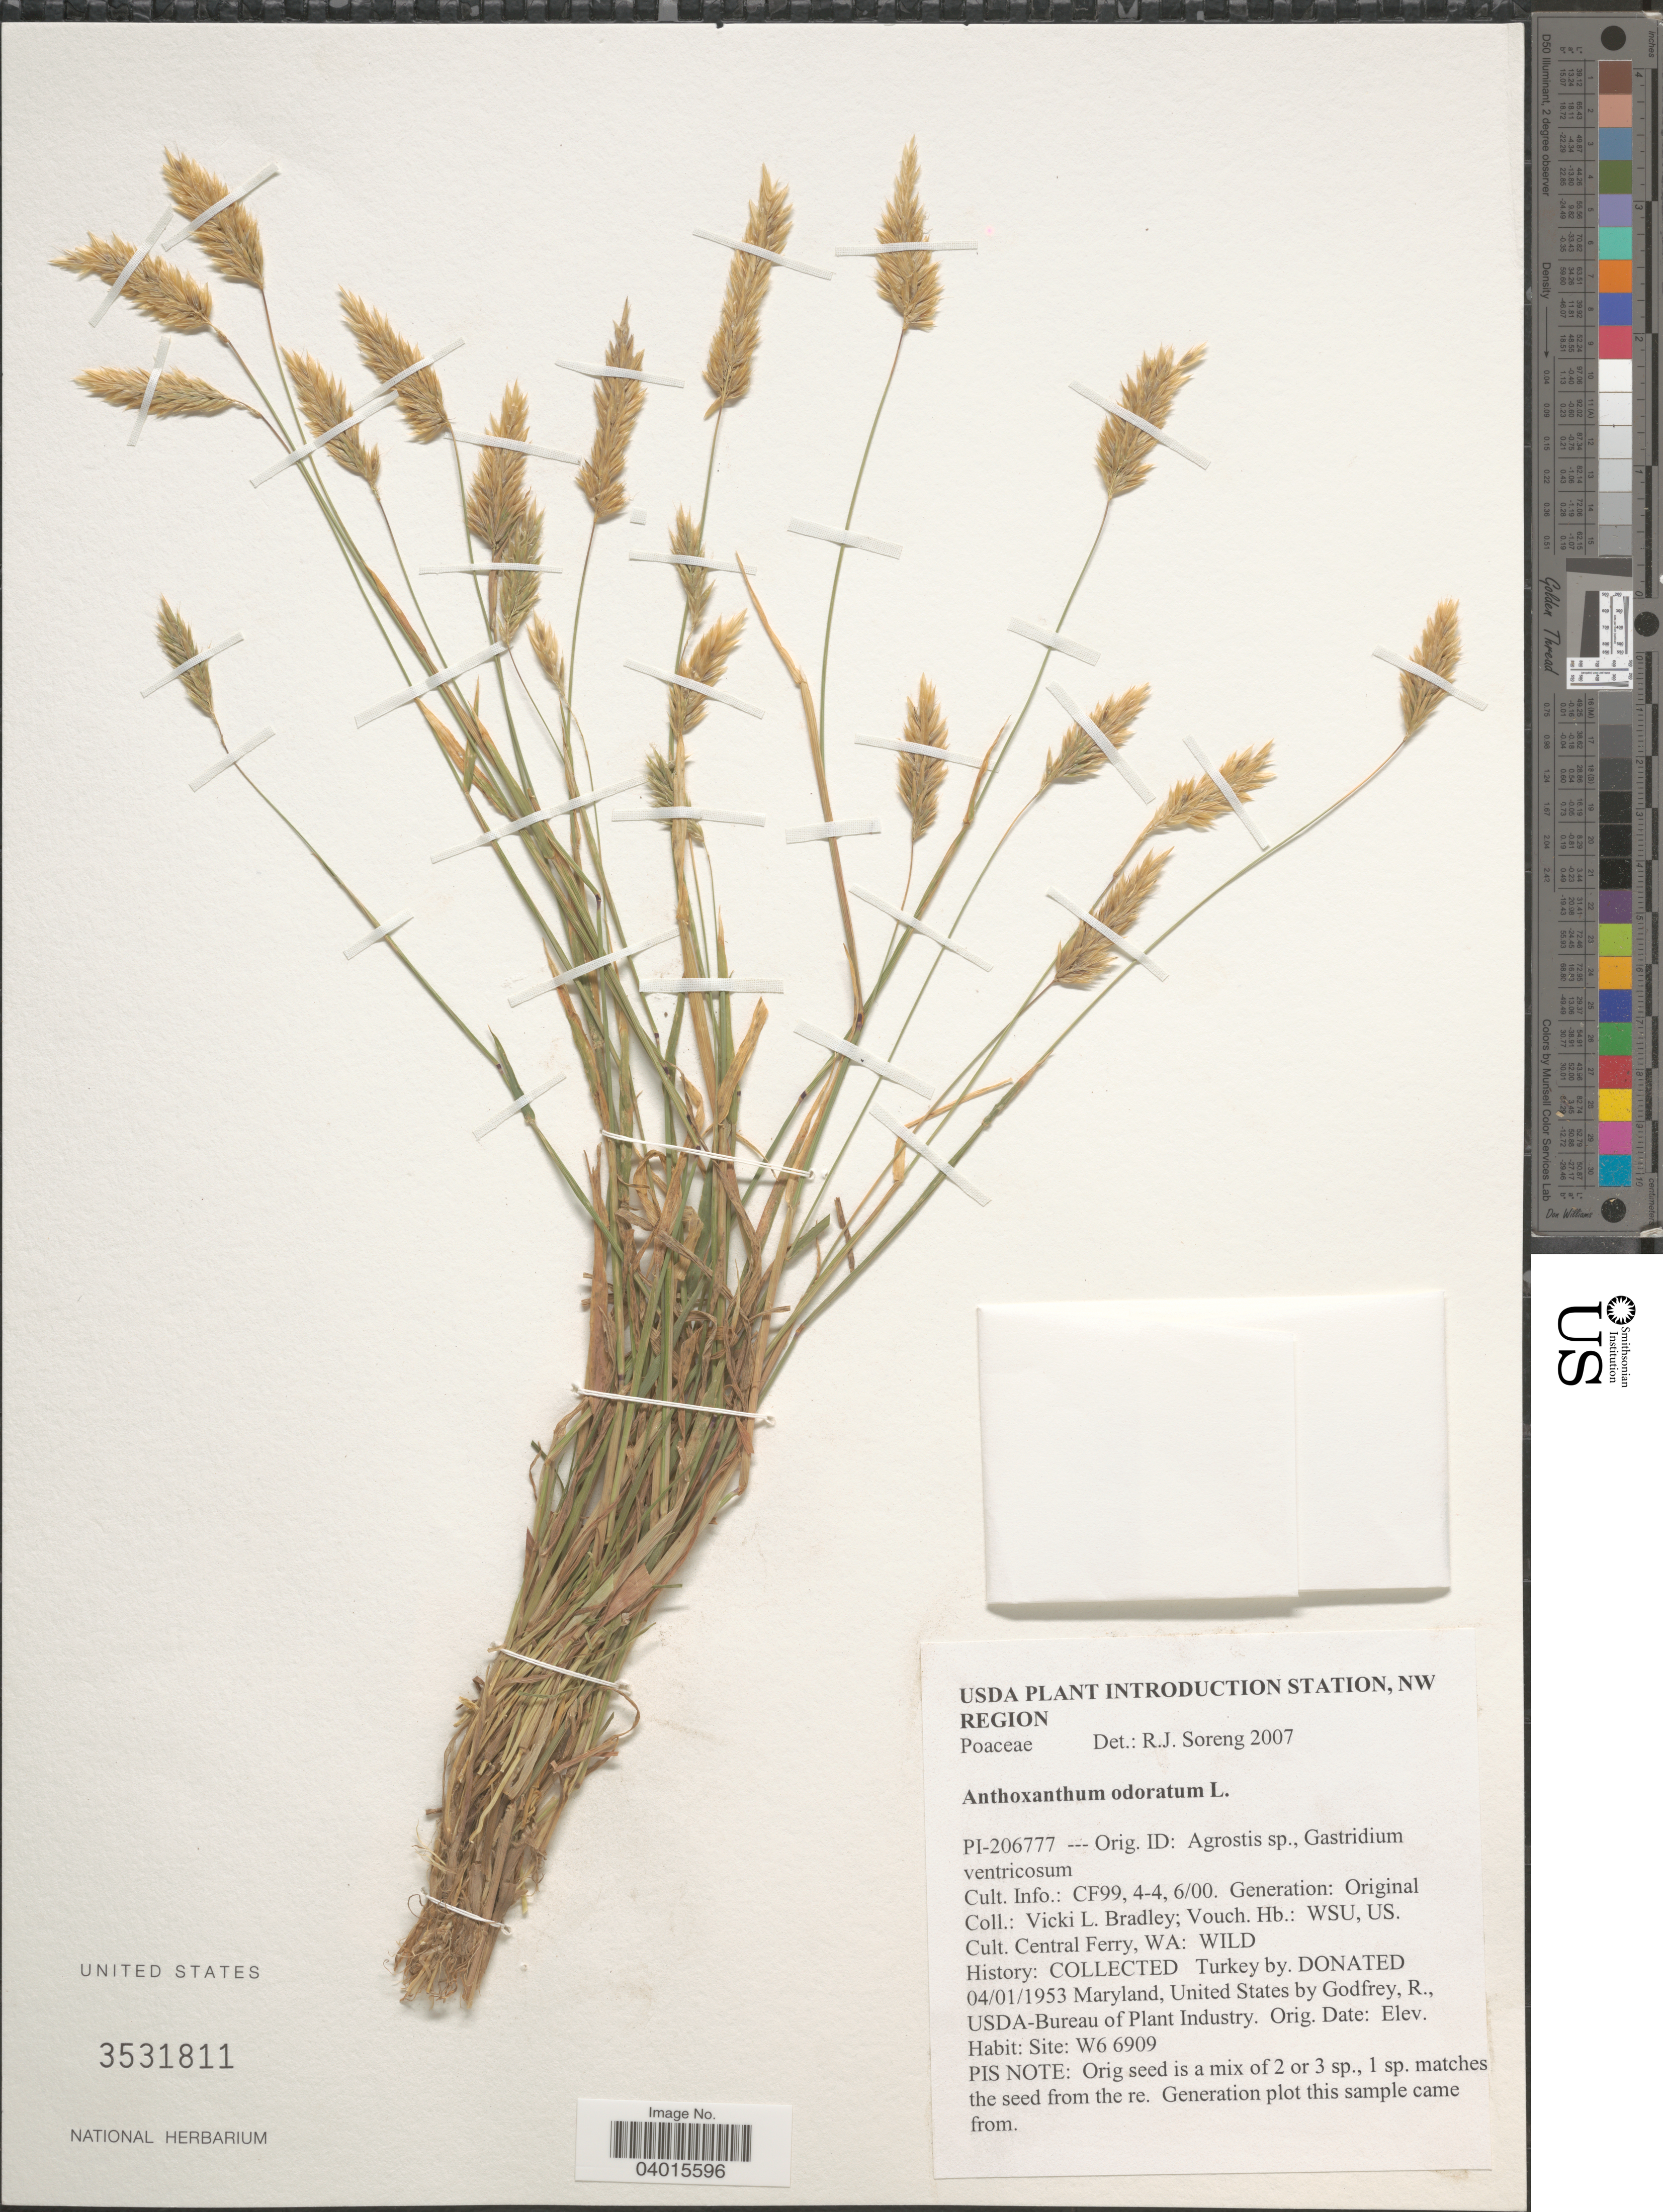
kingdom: Plantae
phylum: Tracheophyta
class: Liliopsida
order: Poales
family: Poaceae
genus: Anthoxanthum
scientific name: Anthoxanthum odoratum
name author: L.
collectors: R. K. Godfrey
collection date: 1953-04-01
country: United States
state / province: Maryland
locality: USDA Plant Introduction Station, NW Region.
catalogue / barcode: US 3531811